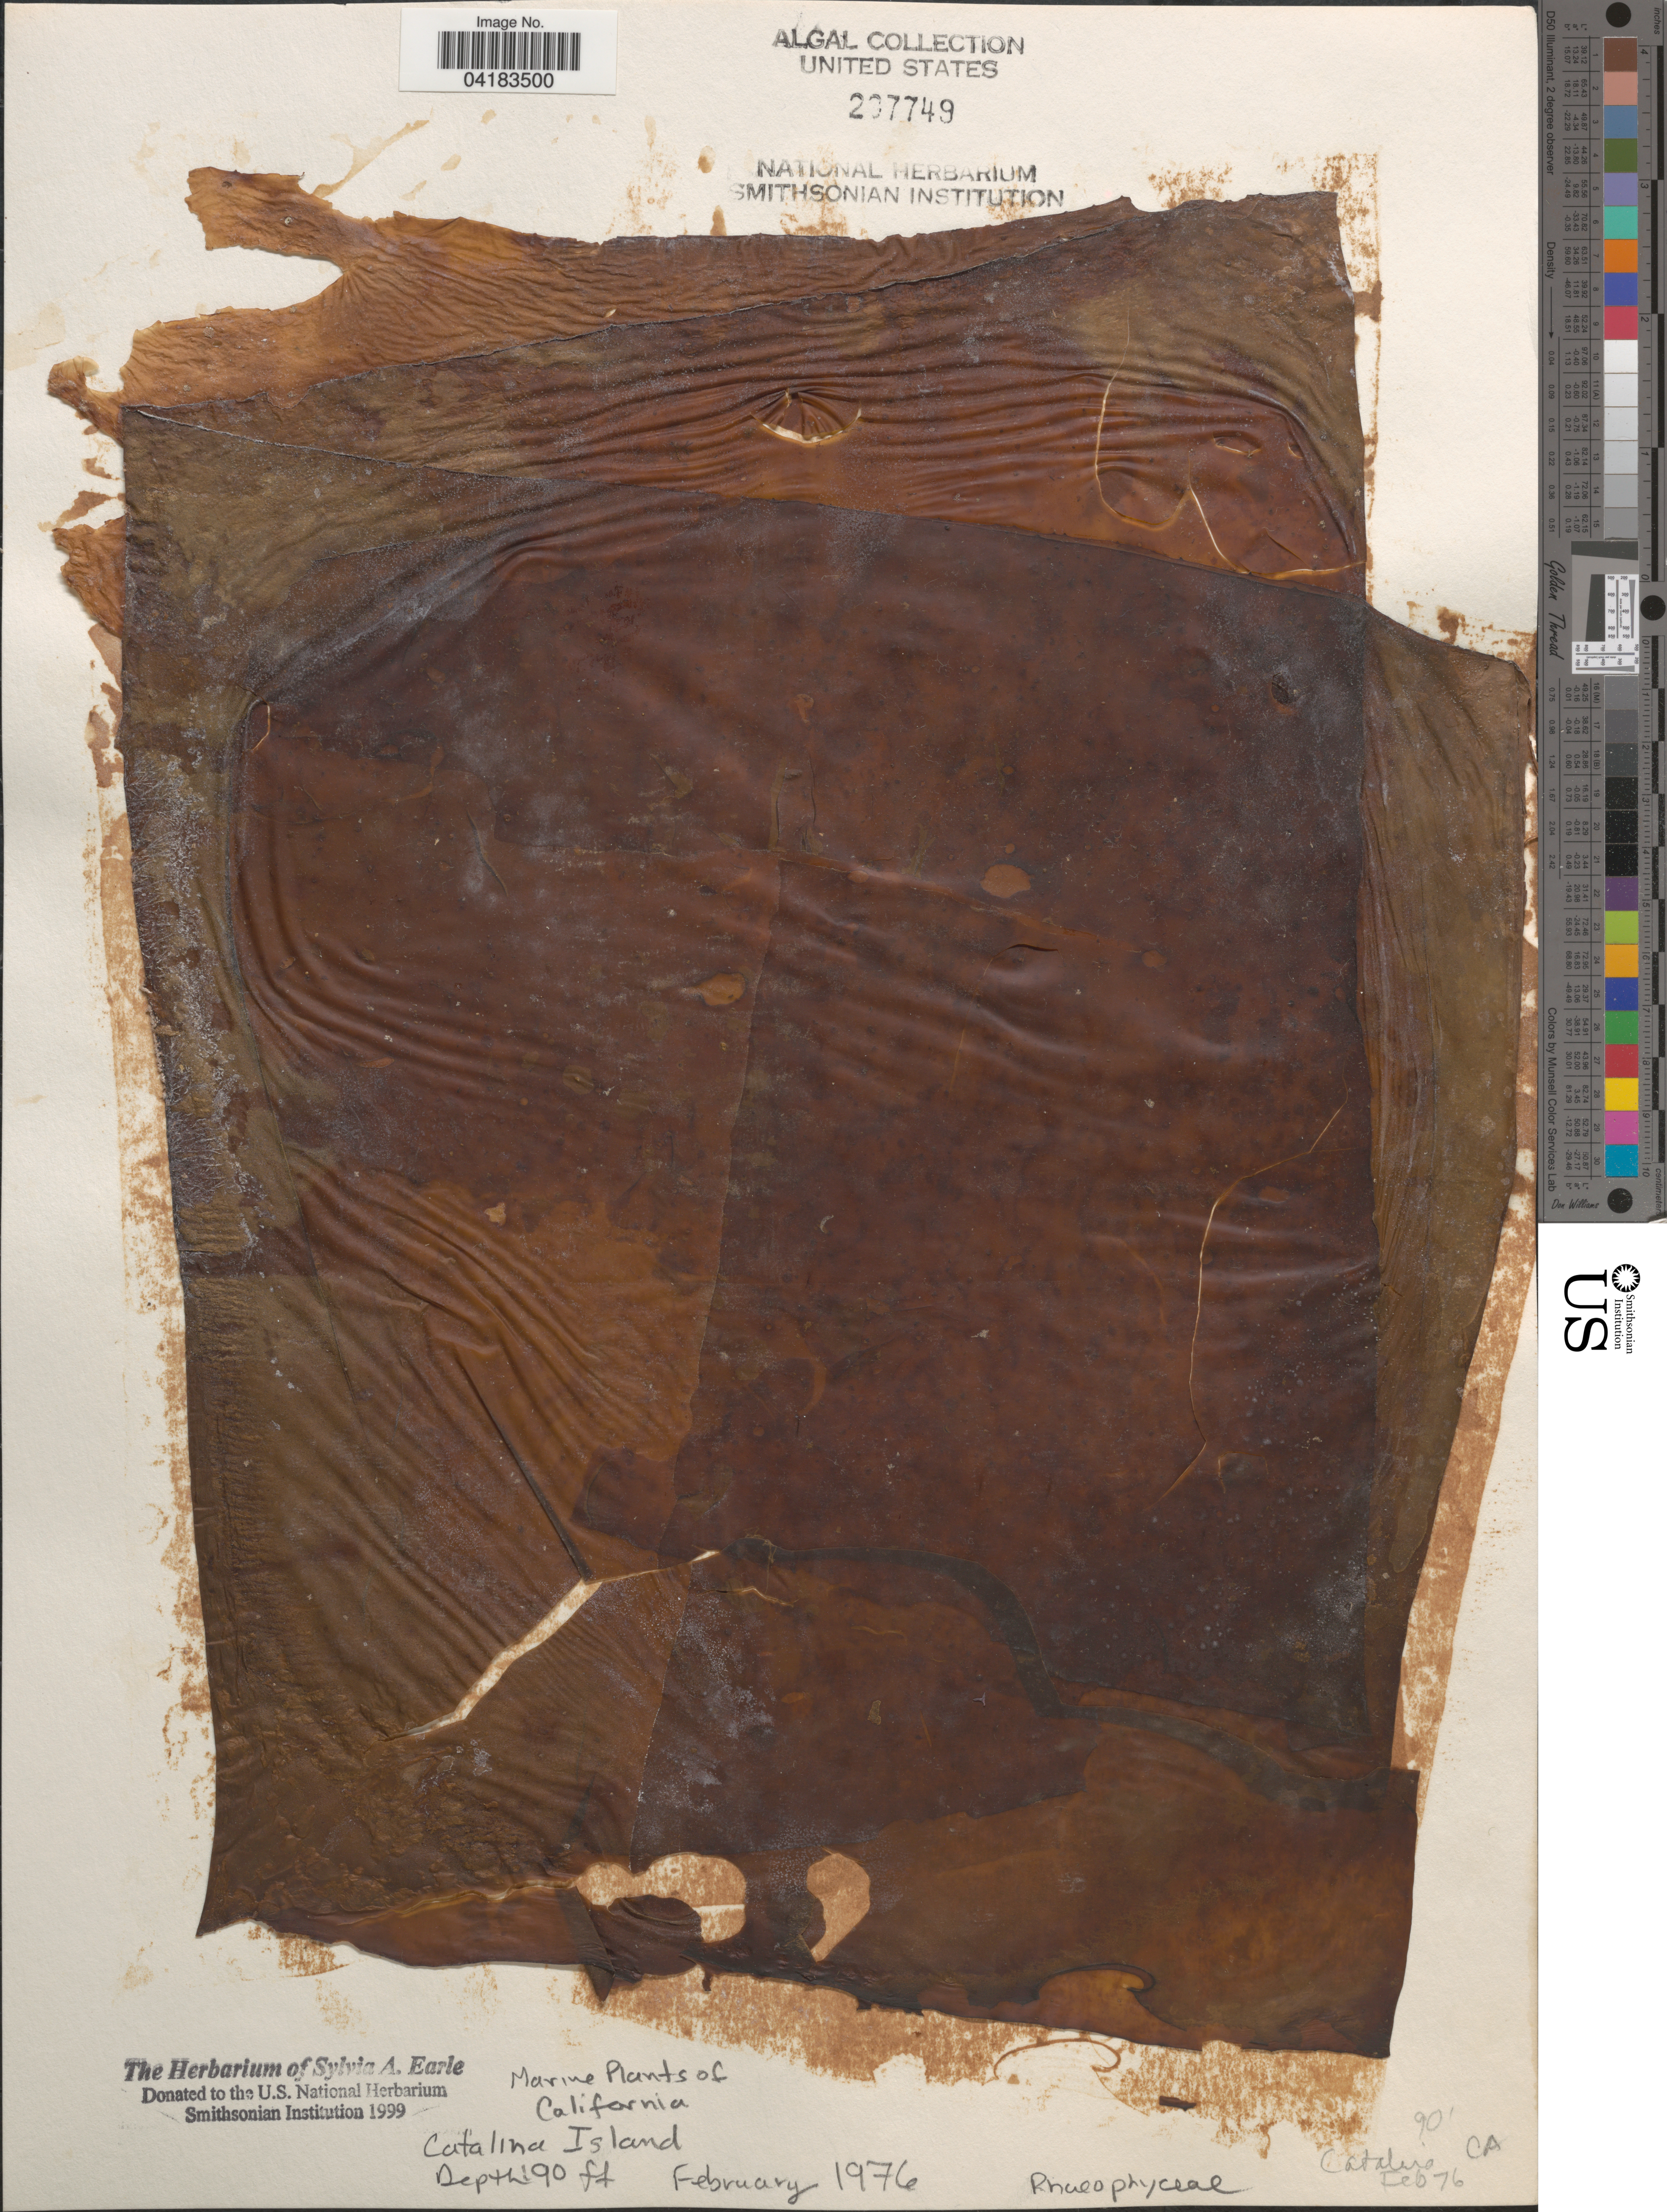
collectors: Ex herb. Sylvia A. Earle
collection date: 1976-02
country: United States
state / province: California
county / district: Los Angeles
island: Santa Catalina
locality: Catalina Island.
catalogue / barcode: US 237749